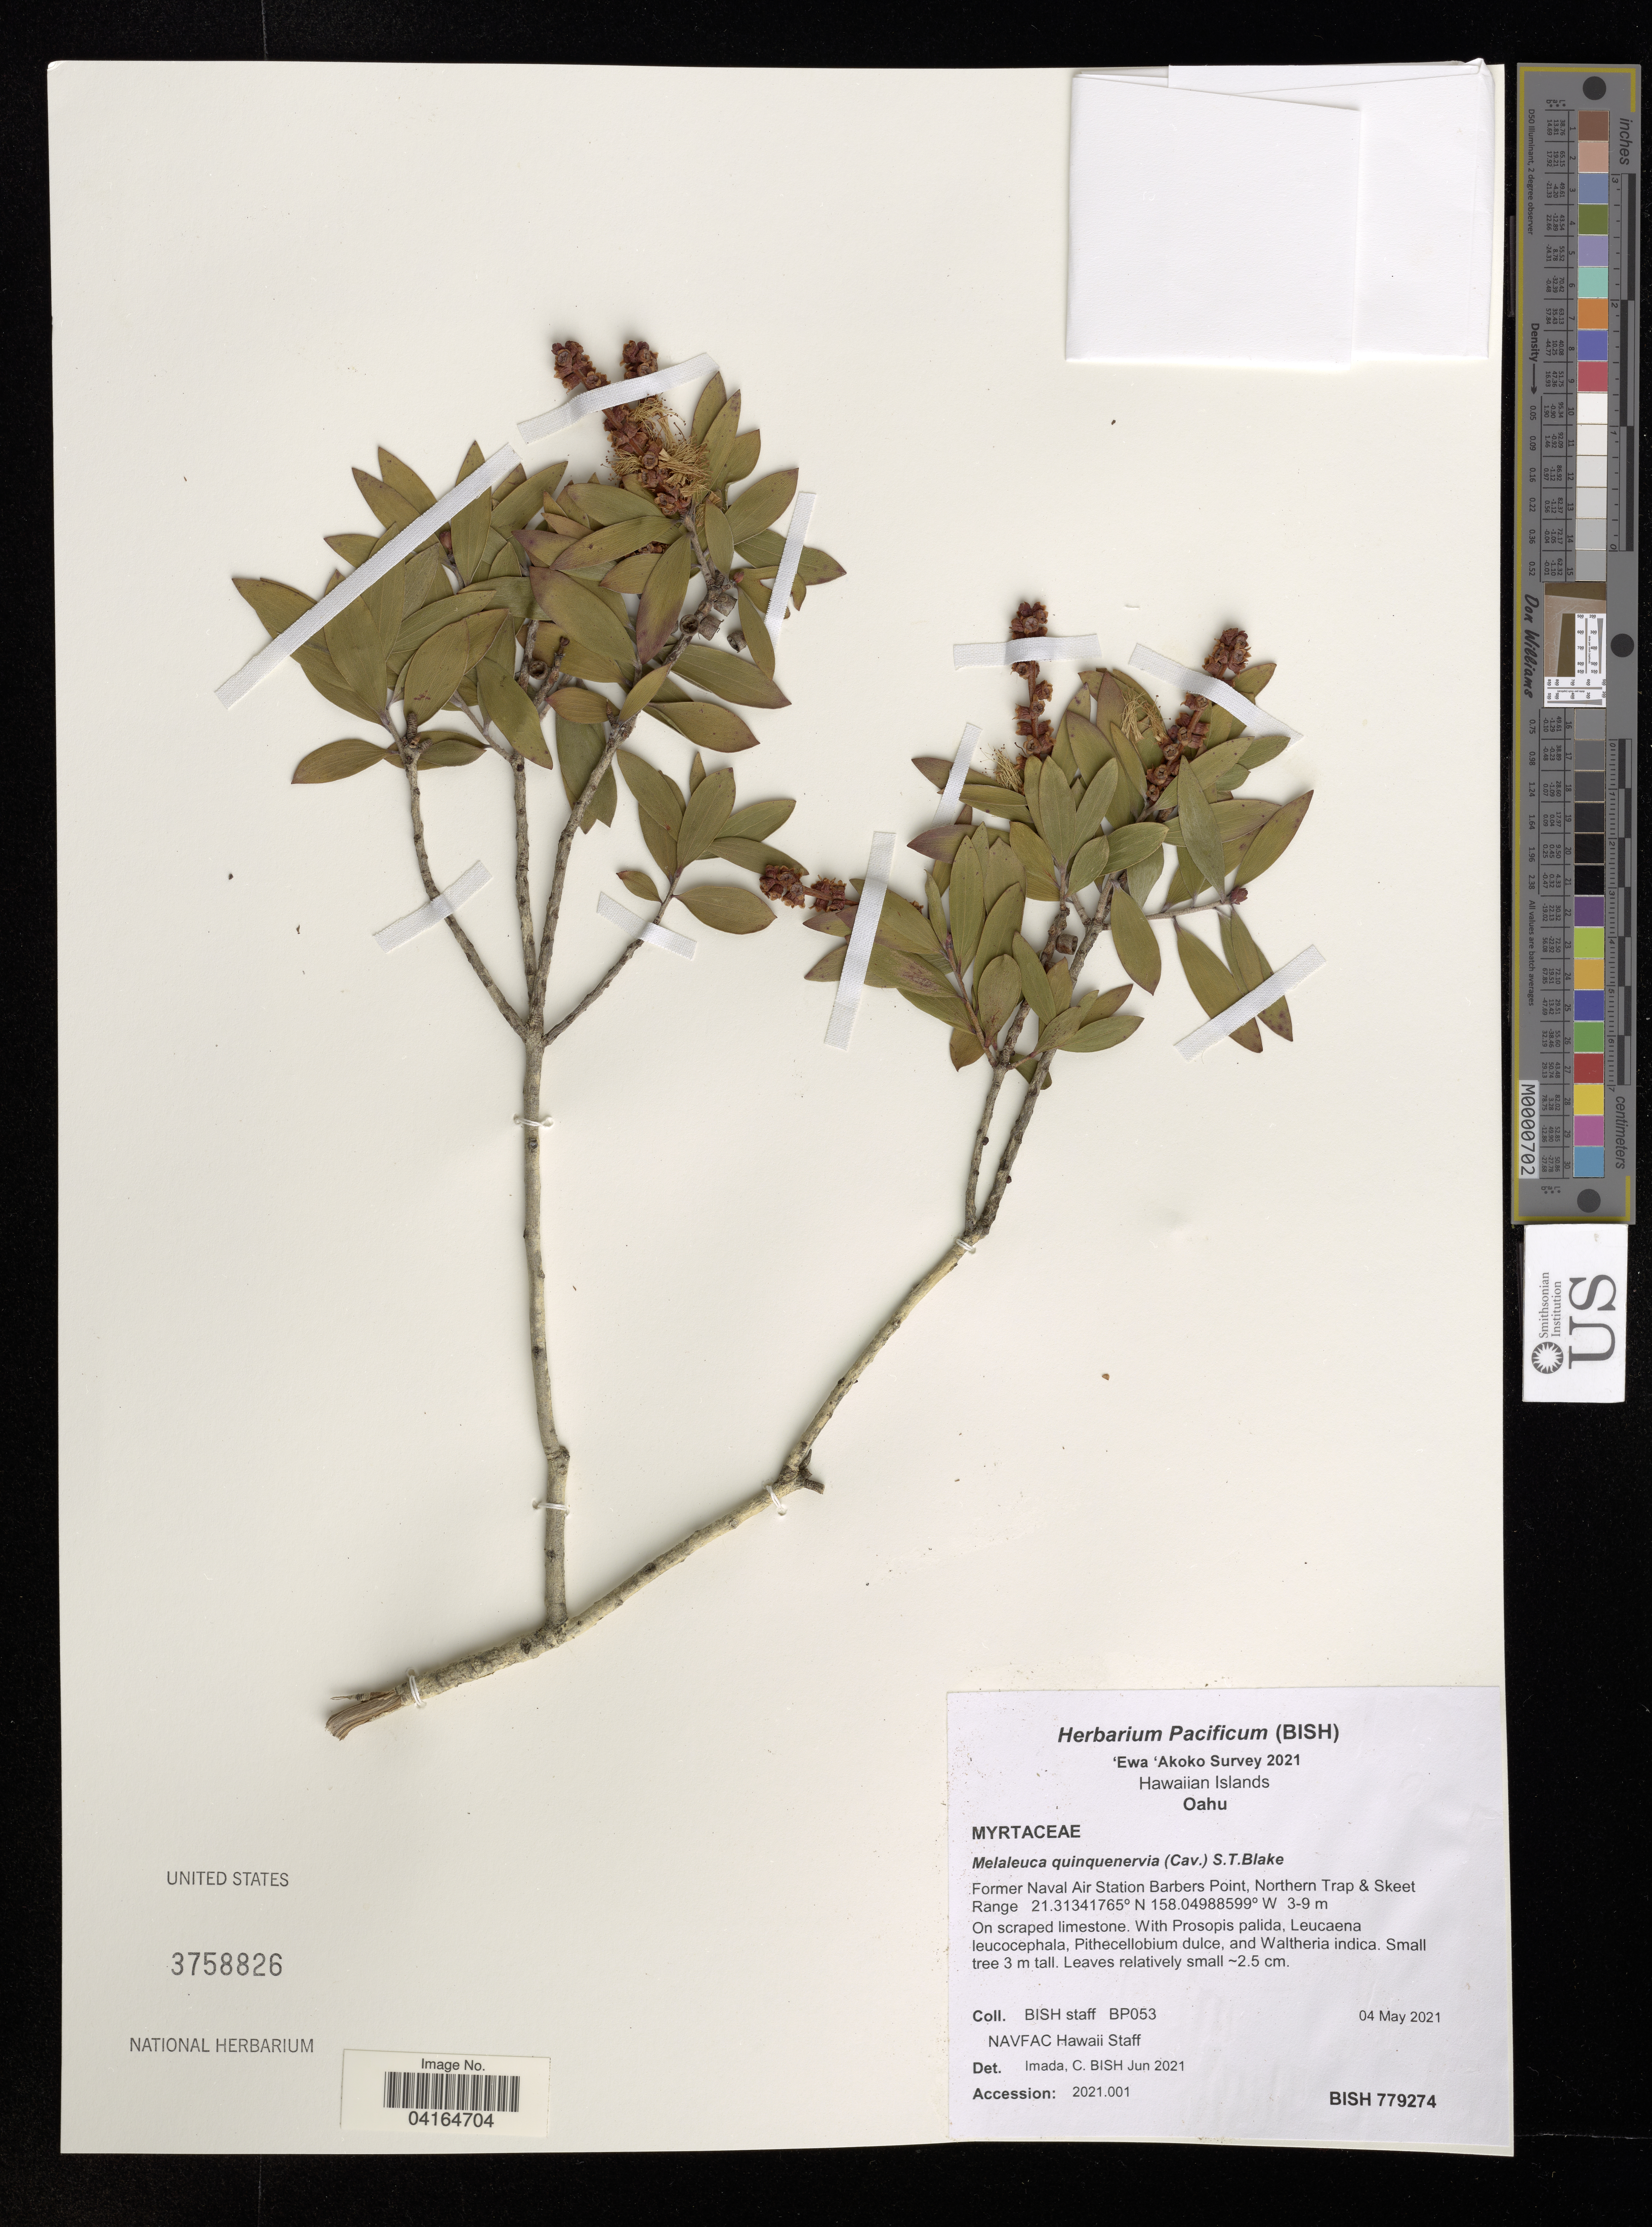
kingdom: Plantae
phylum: Tracheophyta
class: Magnoliopsida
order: Myrtales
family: Myrtaceae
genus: Melaleuca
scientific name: Melaleuca quinquenervia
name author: (Cav.) S.T. Blake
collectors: Bernice P. Bishop Museum & N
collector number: BP053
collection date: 2021-05-04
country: United States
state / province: Hawaii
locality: Hawaiian Islands. Oahu, Former Naval Air Station Barbers Point, Northern Trap & Skeet Range.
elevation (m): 3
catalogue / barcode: US 3758826